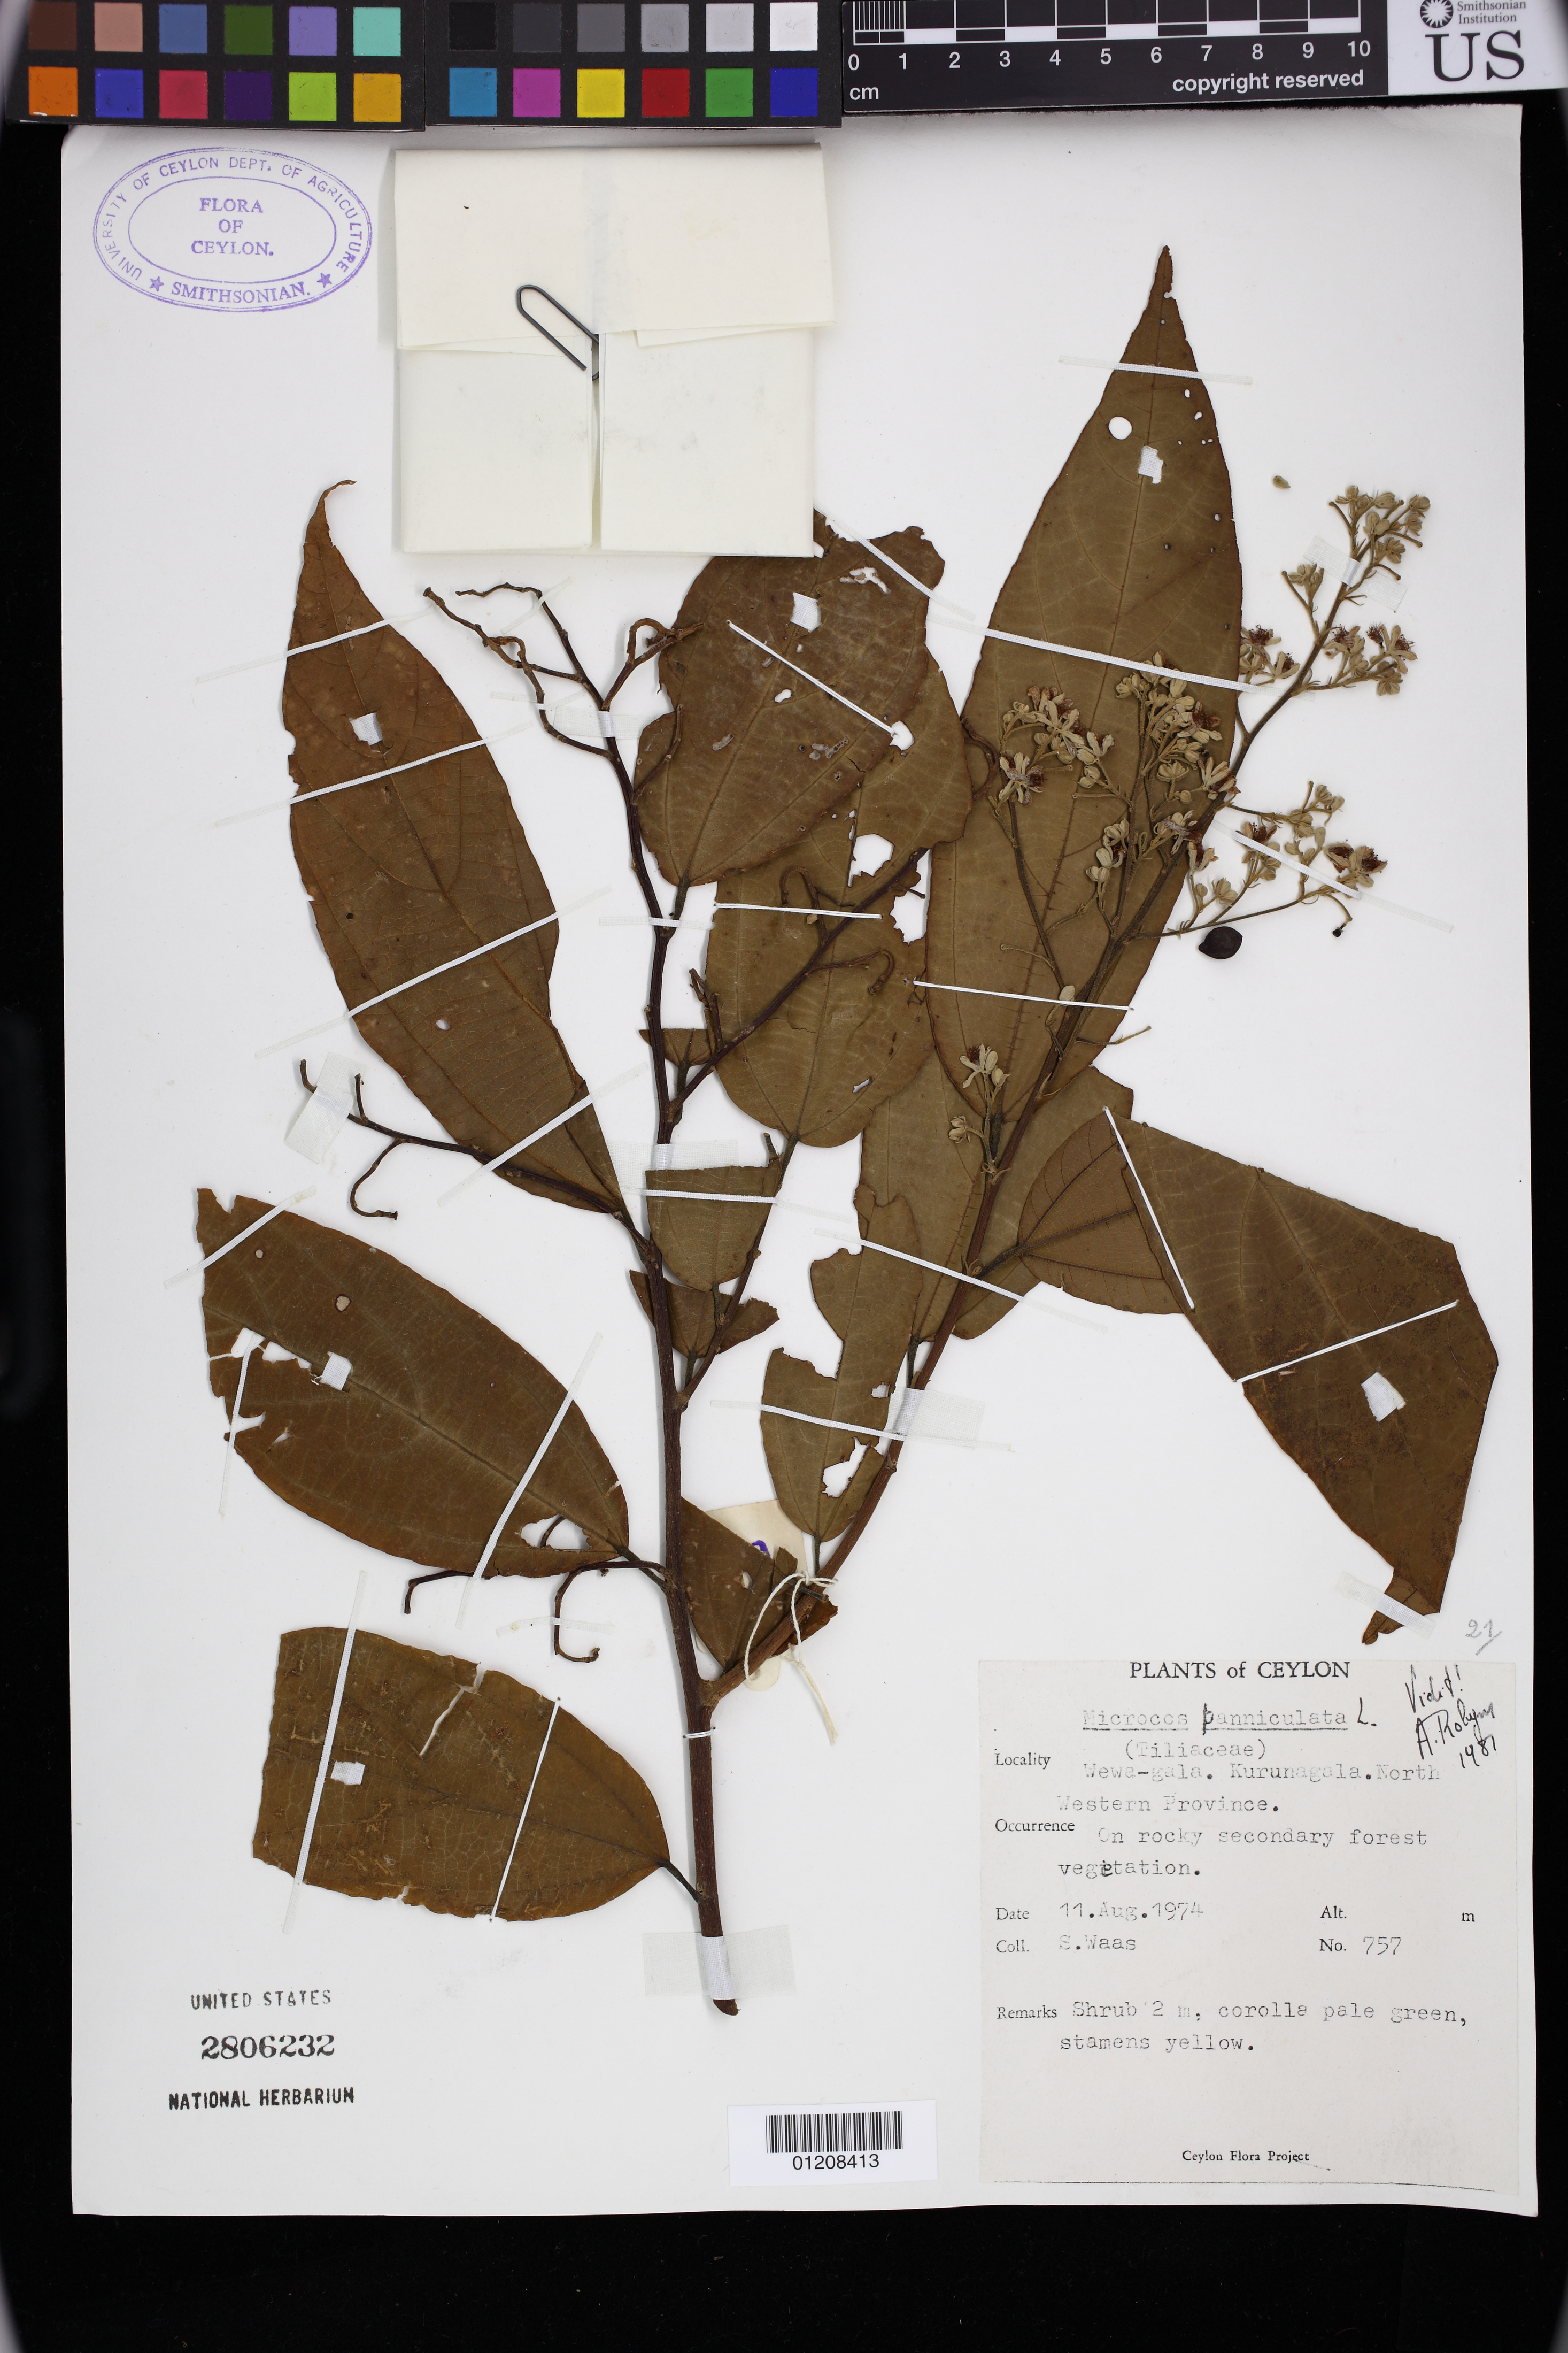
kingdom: Plantae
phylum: Tracheophyta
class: Magnoliopsida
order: Malvales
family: Malvaceae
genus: Microcos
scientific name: Microcos paniculata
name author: L.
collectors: S. Waas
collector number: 757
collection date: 1974-08-11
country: Sri Lanka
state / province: North Western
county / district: North Western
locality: Gala- Wewa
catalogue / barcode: US 2806232